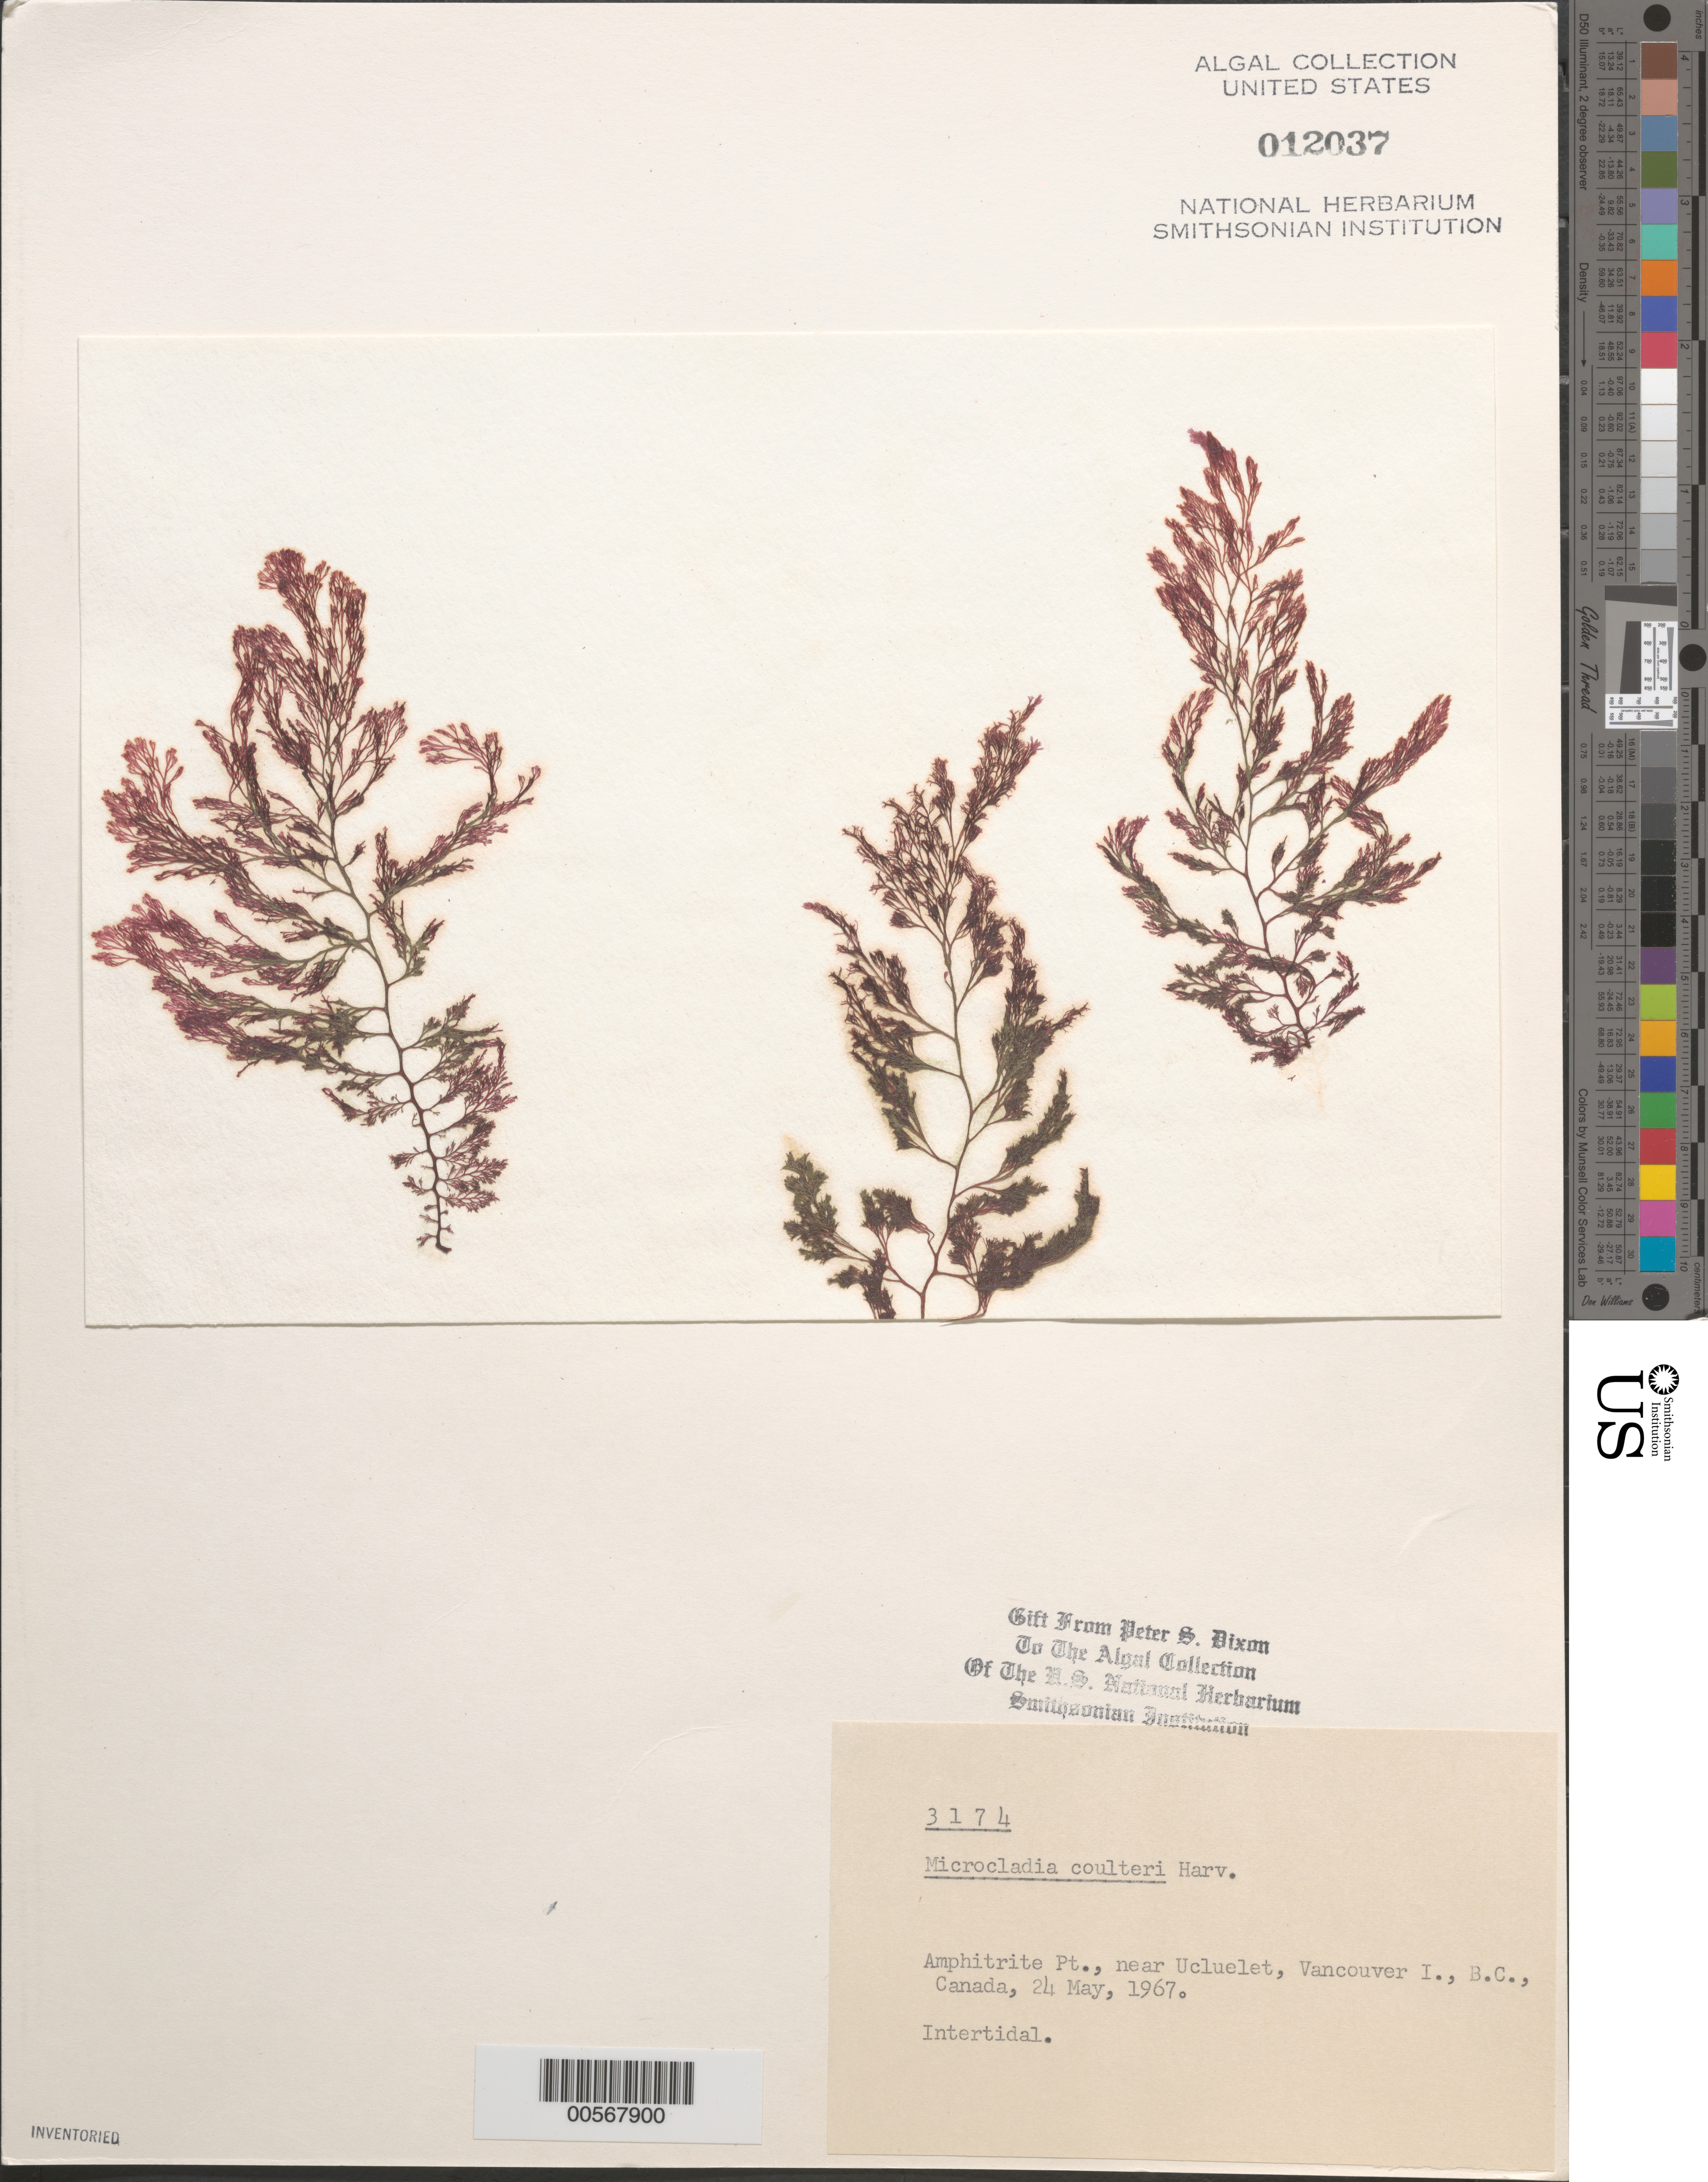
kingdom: Plantae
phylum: Rhodophyta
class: Florideophyceae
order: Ceramiales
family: Ceramiaceae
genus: Microcladia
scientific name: Microcladia coulteri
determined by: Dixon, P. S.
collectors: P. S. Dixon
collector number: PSD 3174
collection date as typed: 24 May 1967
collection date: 1967-05-24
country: Canada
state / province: British Columbia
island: Vancouver Island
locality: Amphitrite Point, near Ucluelet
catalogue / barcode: US 12037